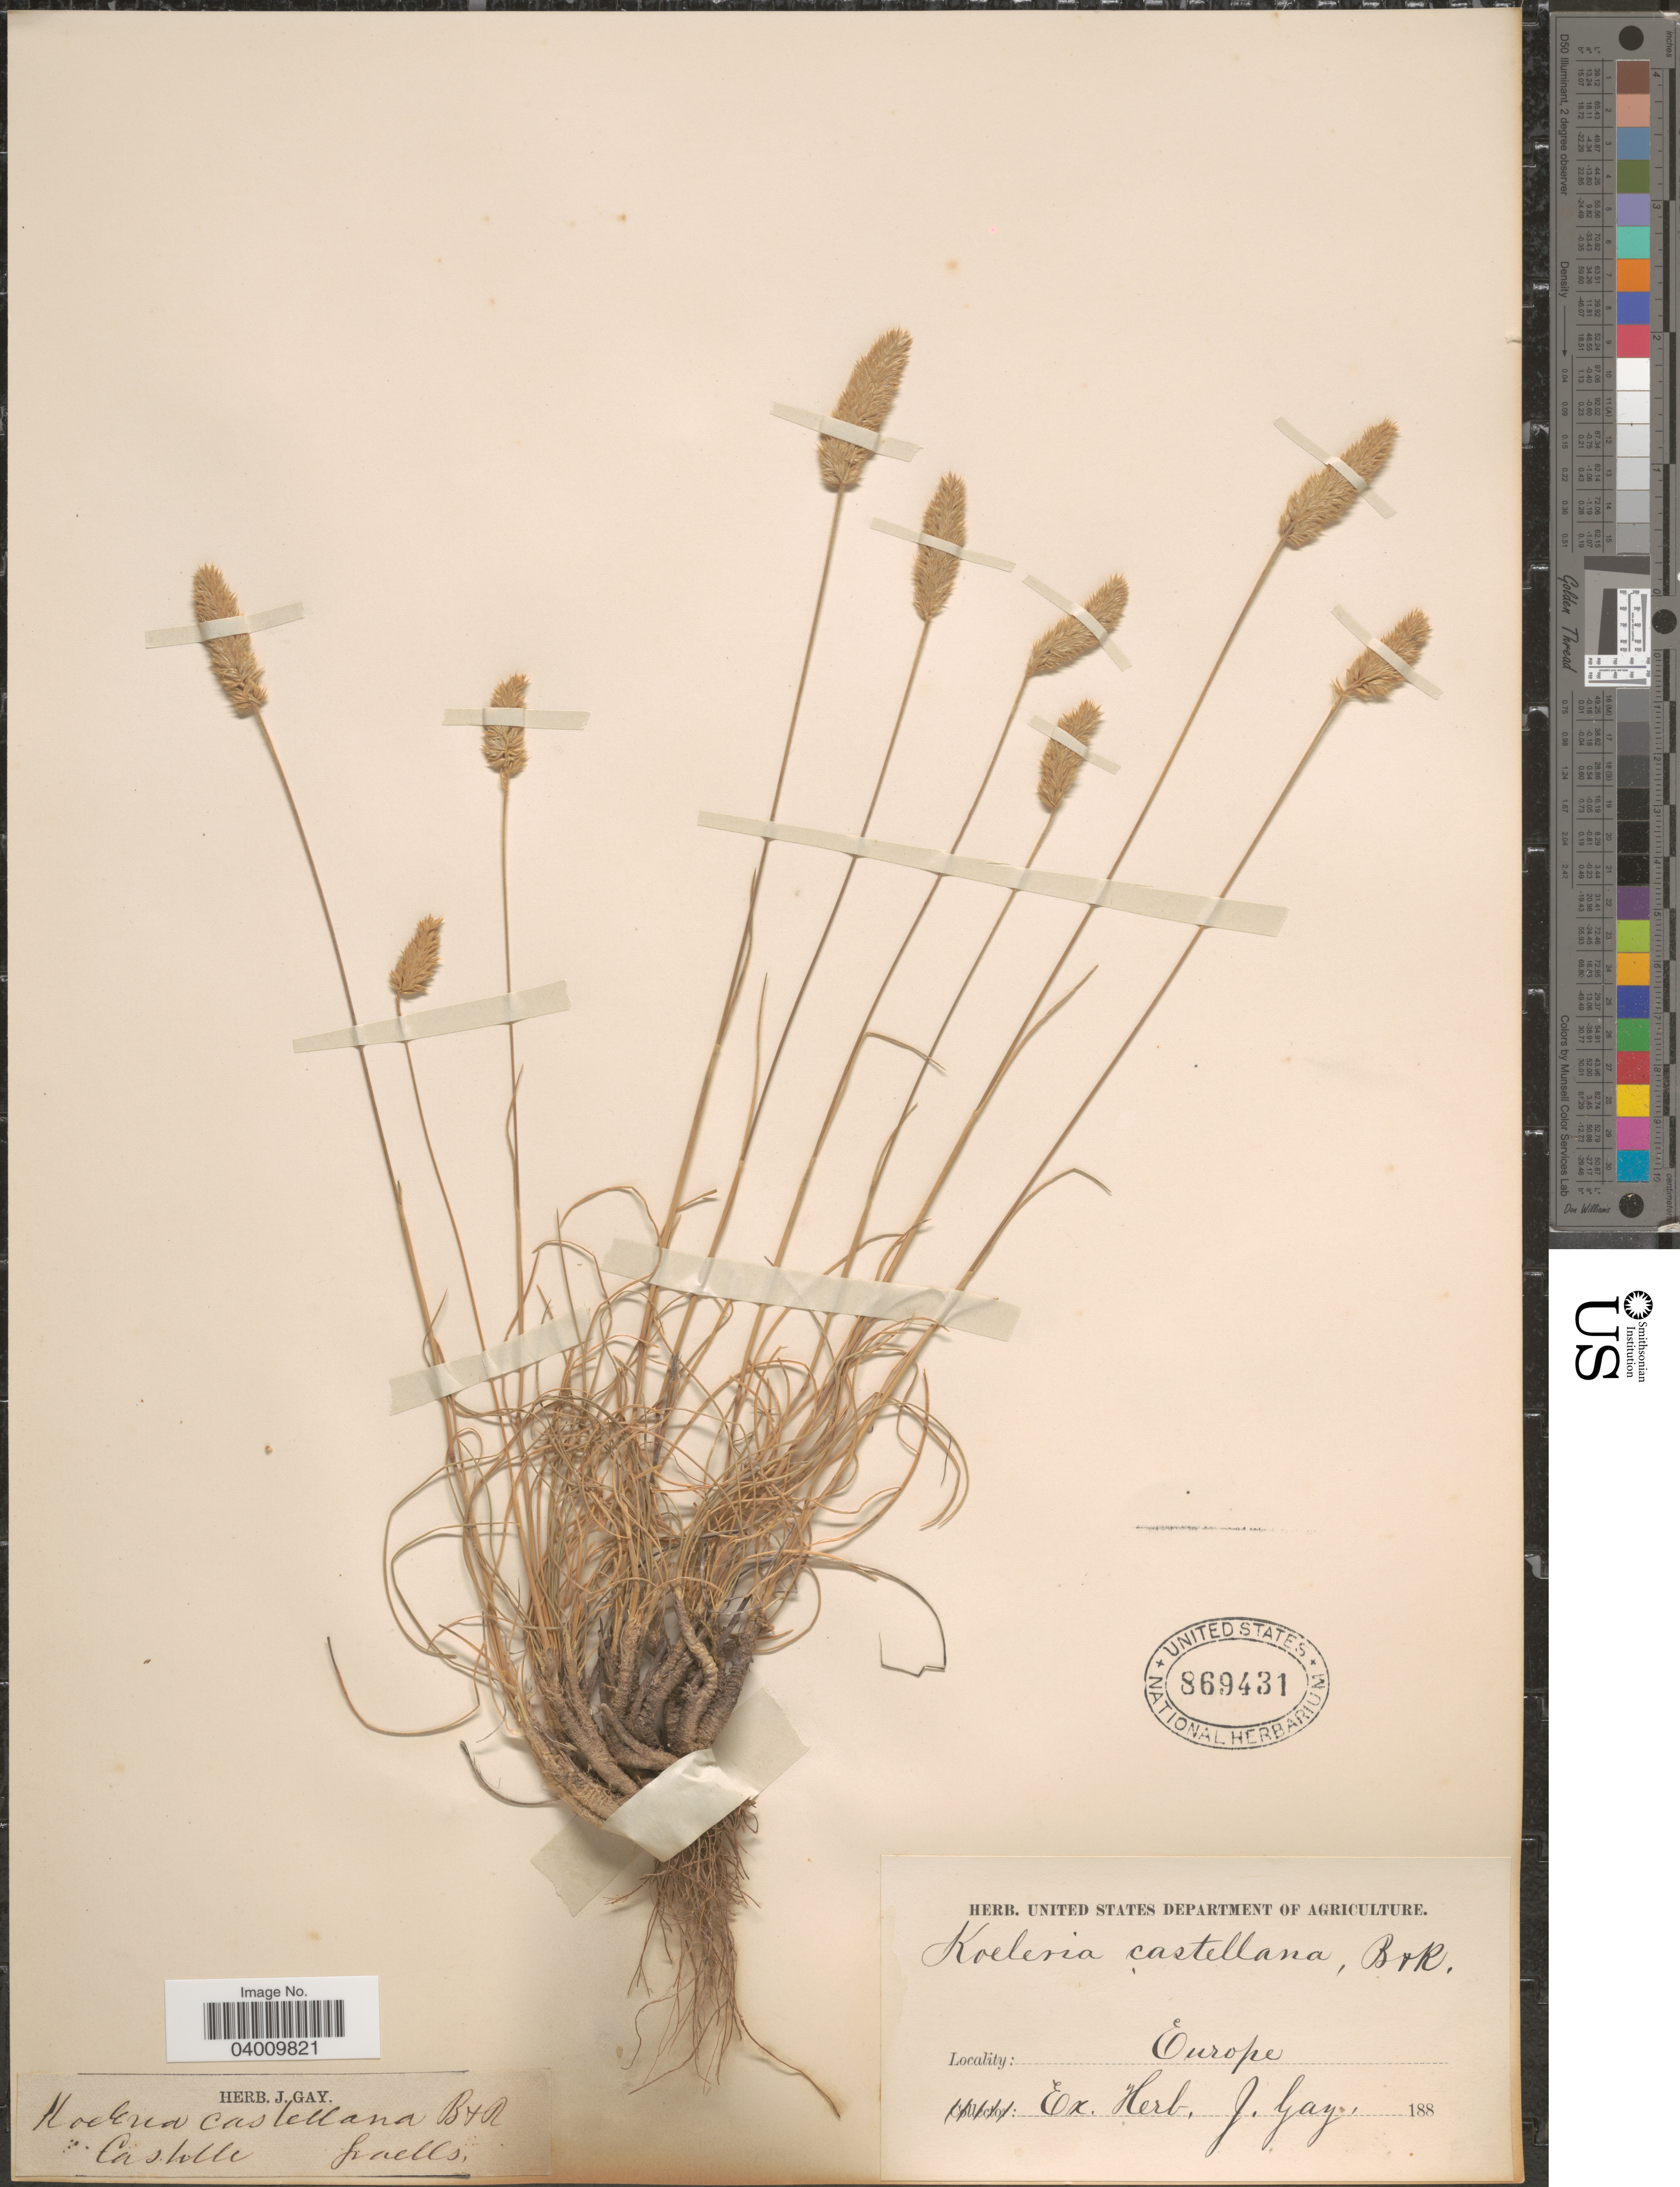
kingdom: Plantae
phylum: Tracheophyta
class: Liliopsida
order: Poales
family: Poaceae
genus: Koeleria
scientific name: Koeleria castellana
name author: Boiss. & Reut.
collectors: Graells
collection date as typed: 188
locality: Castolle. Europe.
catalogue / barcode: US 869431